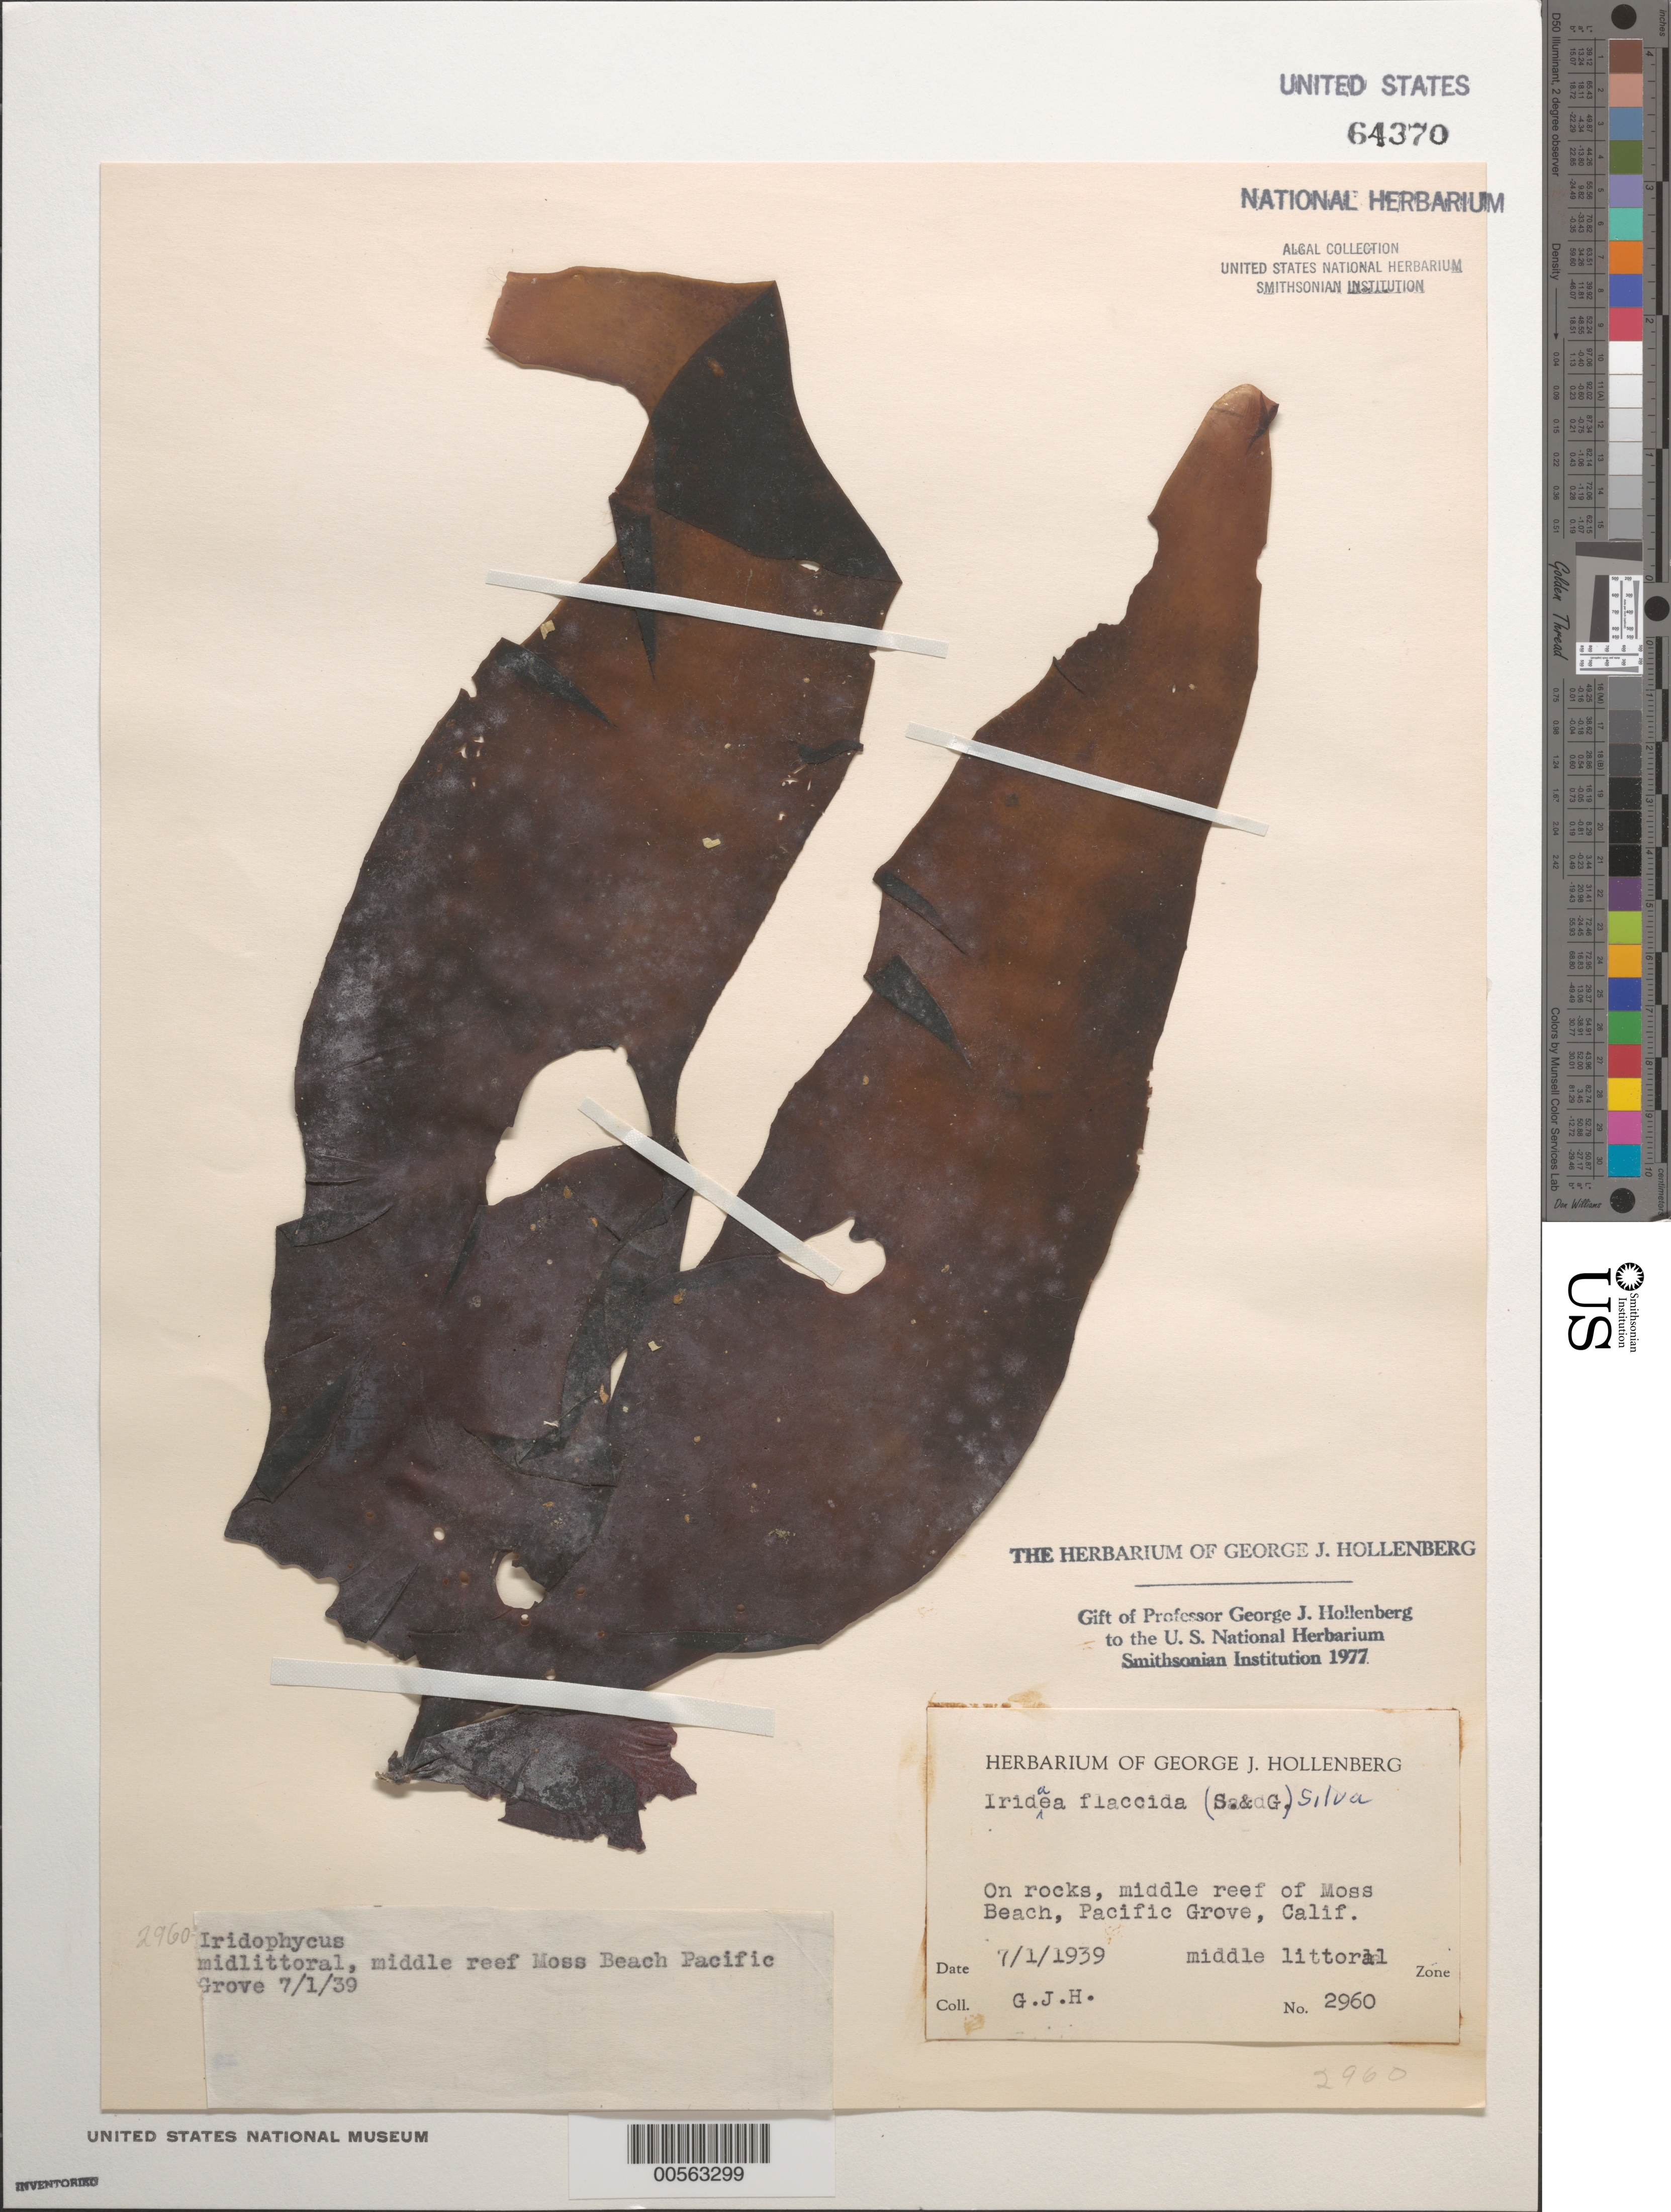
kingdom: Plantae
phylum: Rhodophyta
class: Florideophyceae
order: Gigartinales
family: Gigartinaceae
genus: Mazzaella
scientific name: Mazzaella flaccida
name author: (Setchell & N.L. Gardner) Fredericq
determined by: Algae name updating Project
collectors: G. Hollenberg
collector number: GJH 2960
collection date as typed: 01 Jul 1939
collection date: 1939-07-01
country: United States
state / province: California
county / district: Monterey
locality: Middle reef of Moss Beach, Pacific Grove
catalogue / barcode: US 64370